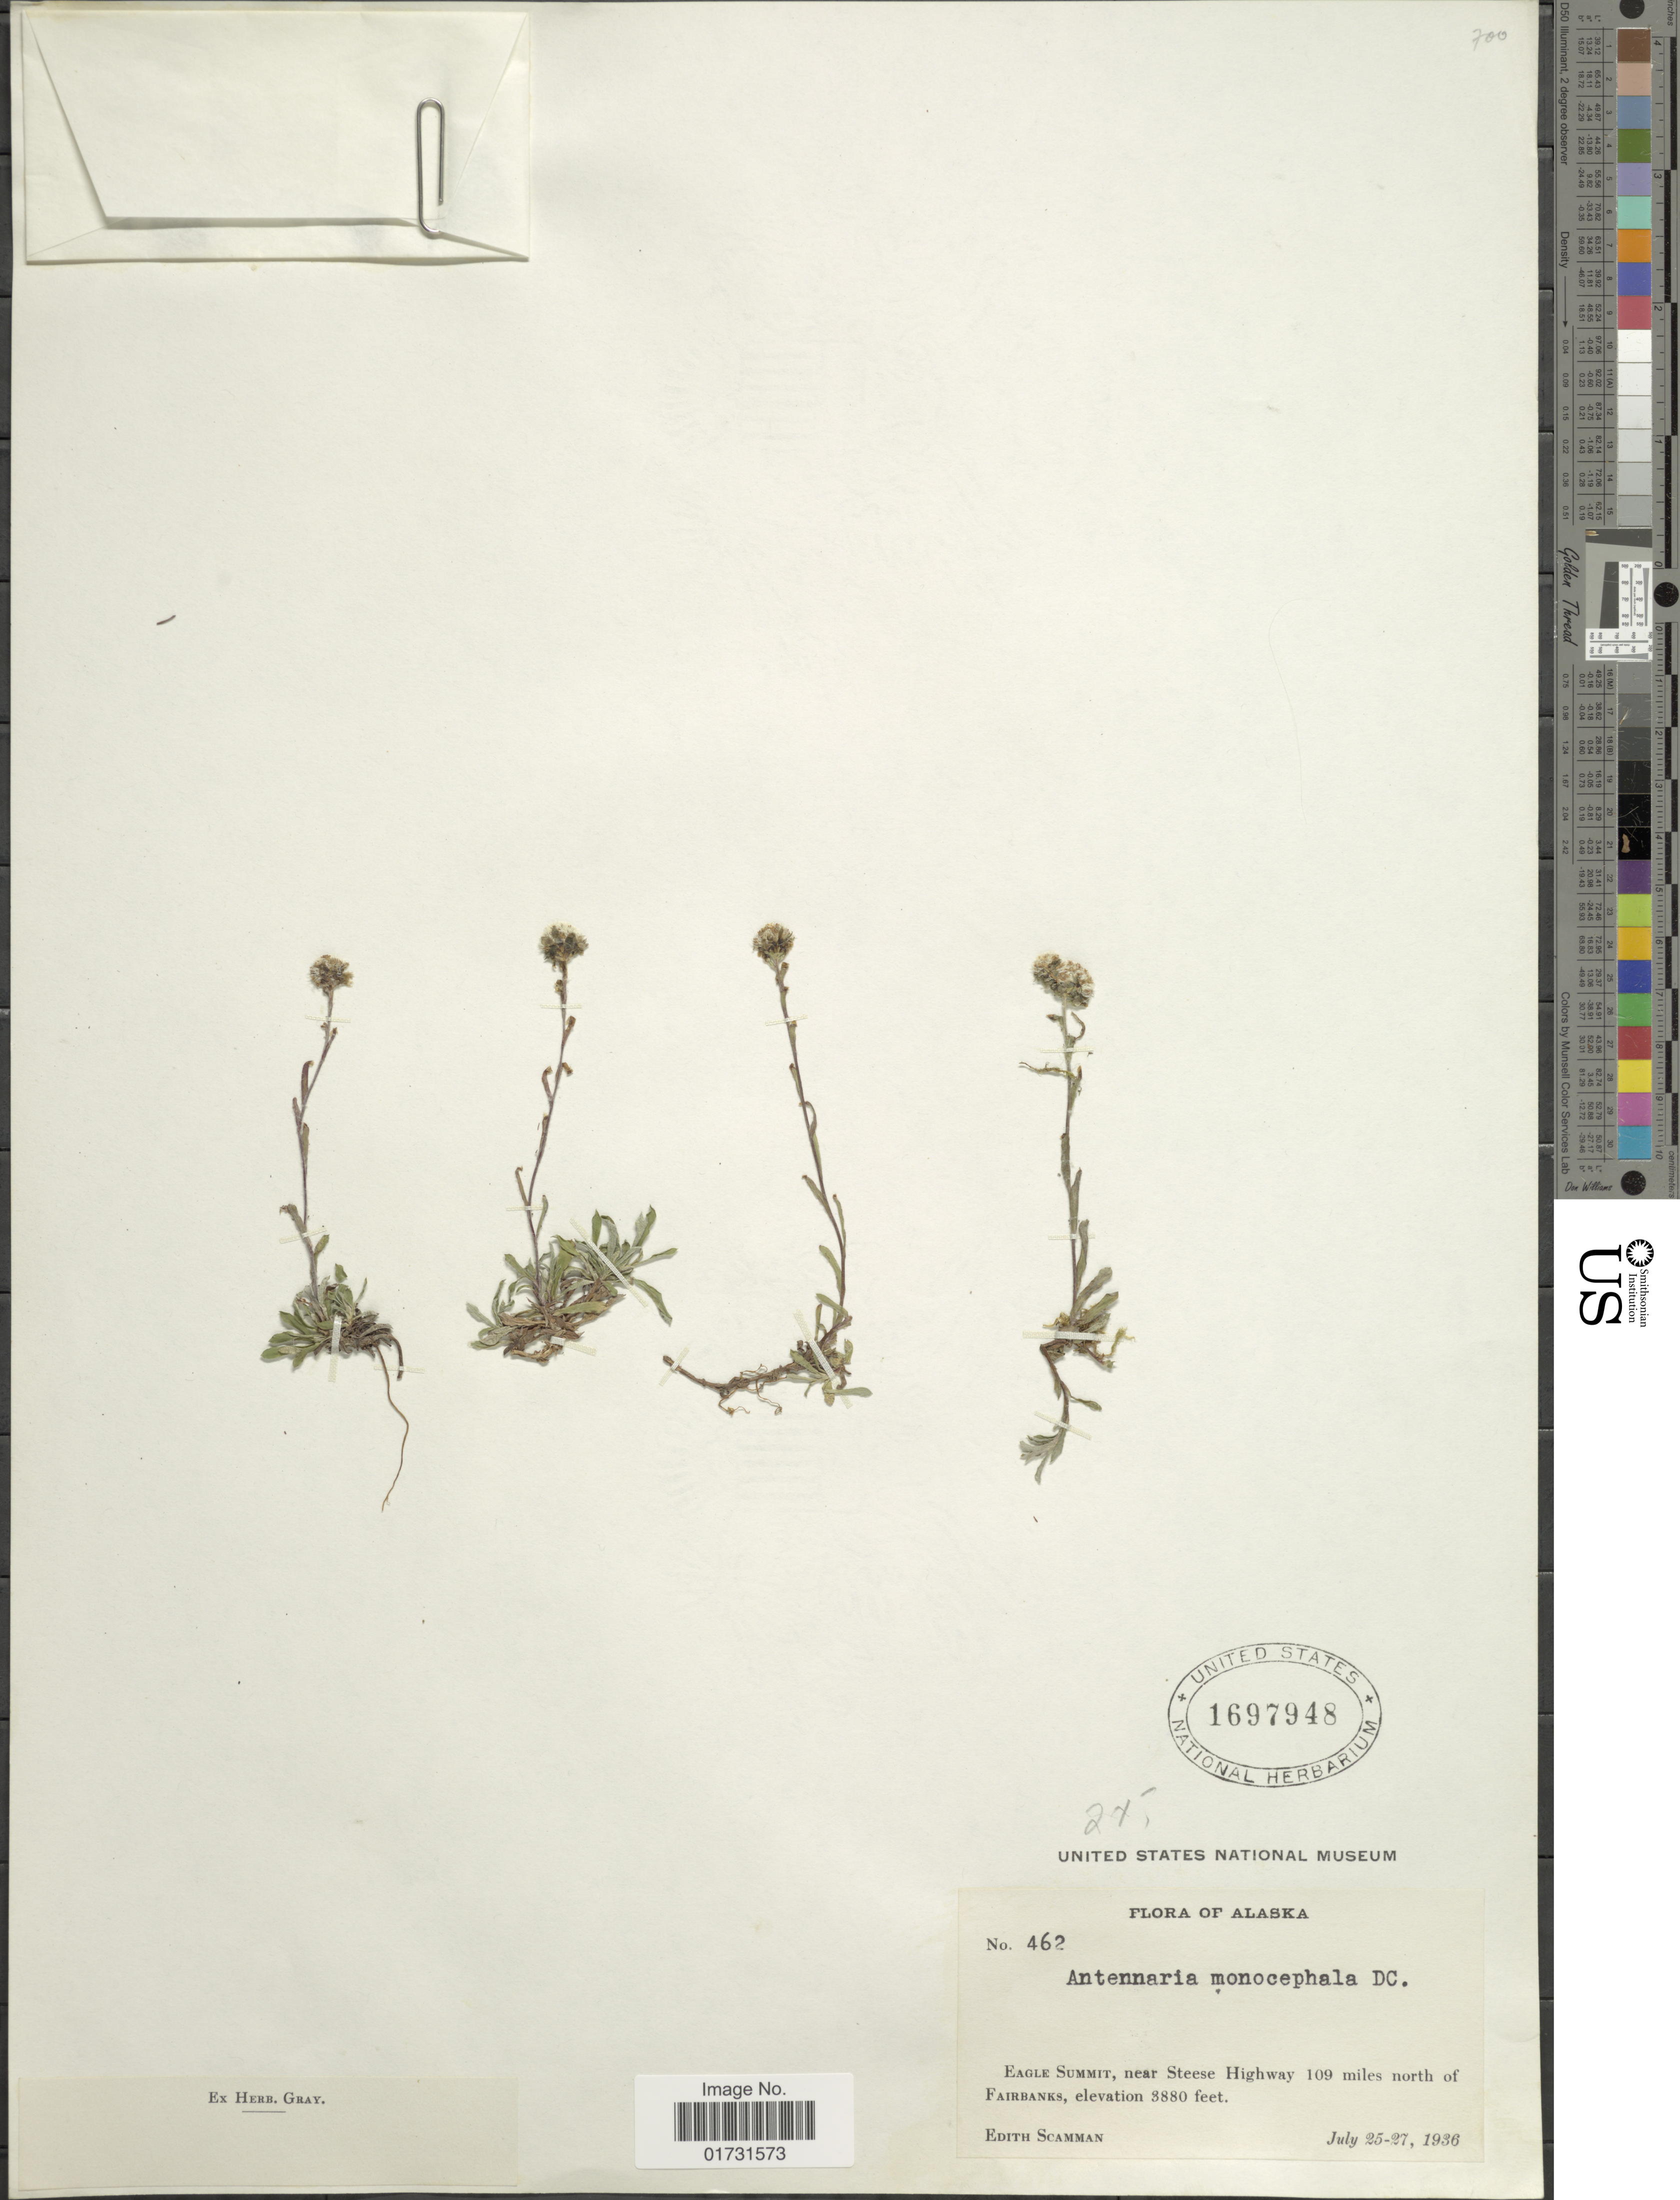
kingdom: Plantae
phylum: Tracheophyta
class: Magnoliopsida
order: Asterales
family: Asteraceae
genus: Antennaria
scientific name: Antennaria monocephala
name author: DC.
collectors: E. Scamman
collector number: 462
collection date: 1936-07-25/1936-07-27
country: United States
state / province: Alaska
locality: Eagle Summit, near Steese Highway 109 miles north of Fairbanks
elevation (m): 1183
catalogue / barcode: US 1697948